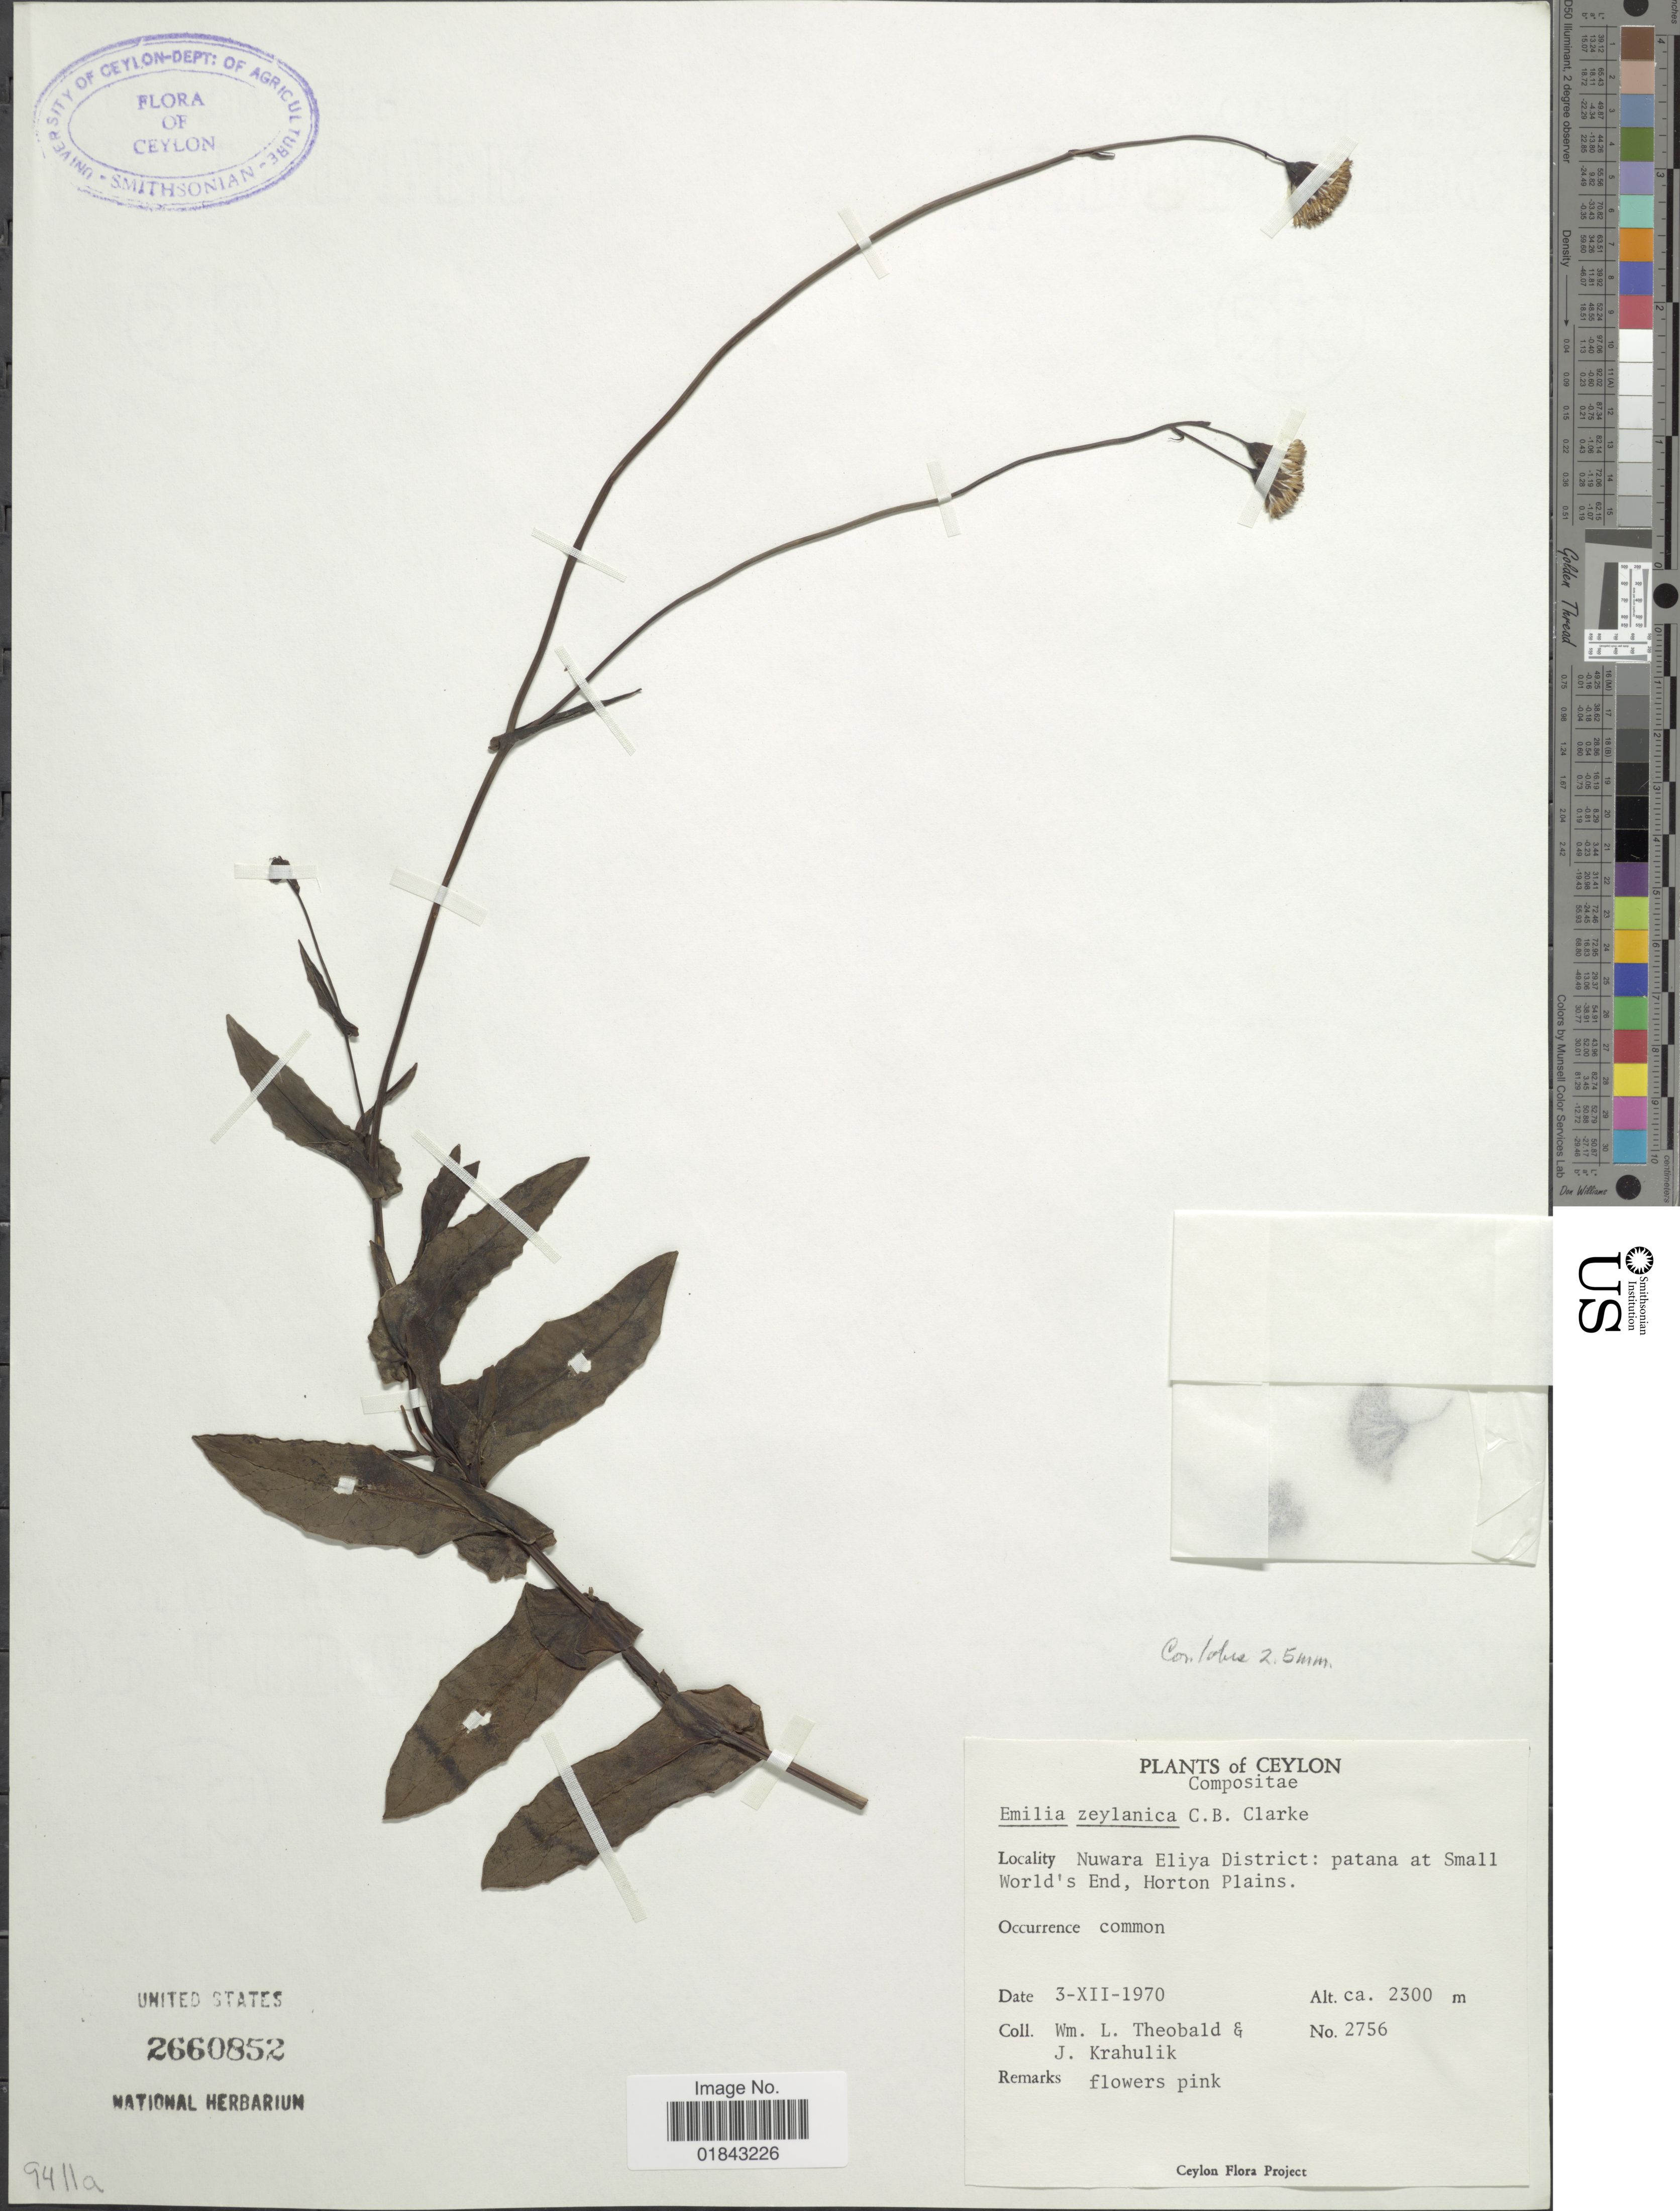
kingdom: Plantae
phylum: Tracheophyta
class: Magnoliopsida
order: Asterales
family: Asteraceae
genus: Emilia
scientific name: Emilia zeylanica var. walkeri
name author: (Hook. f.) Trimen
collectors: W. L. Theobald & J. Krahulik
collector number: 2756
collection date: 1970-12-03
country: Sri Lanka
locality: Ceylon, Nuwara Eliya District: parana at Small World's End, Horton Plains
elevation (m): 2300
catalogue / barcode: US 2660852